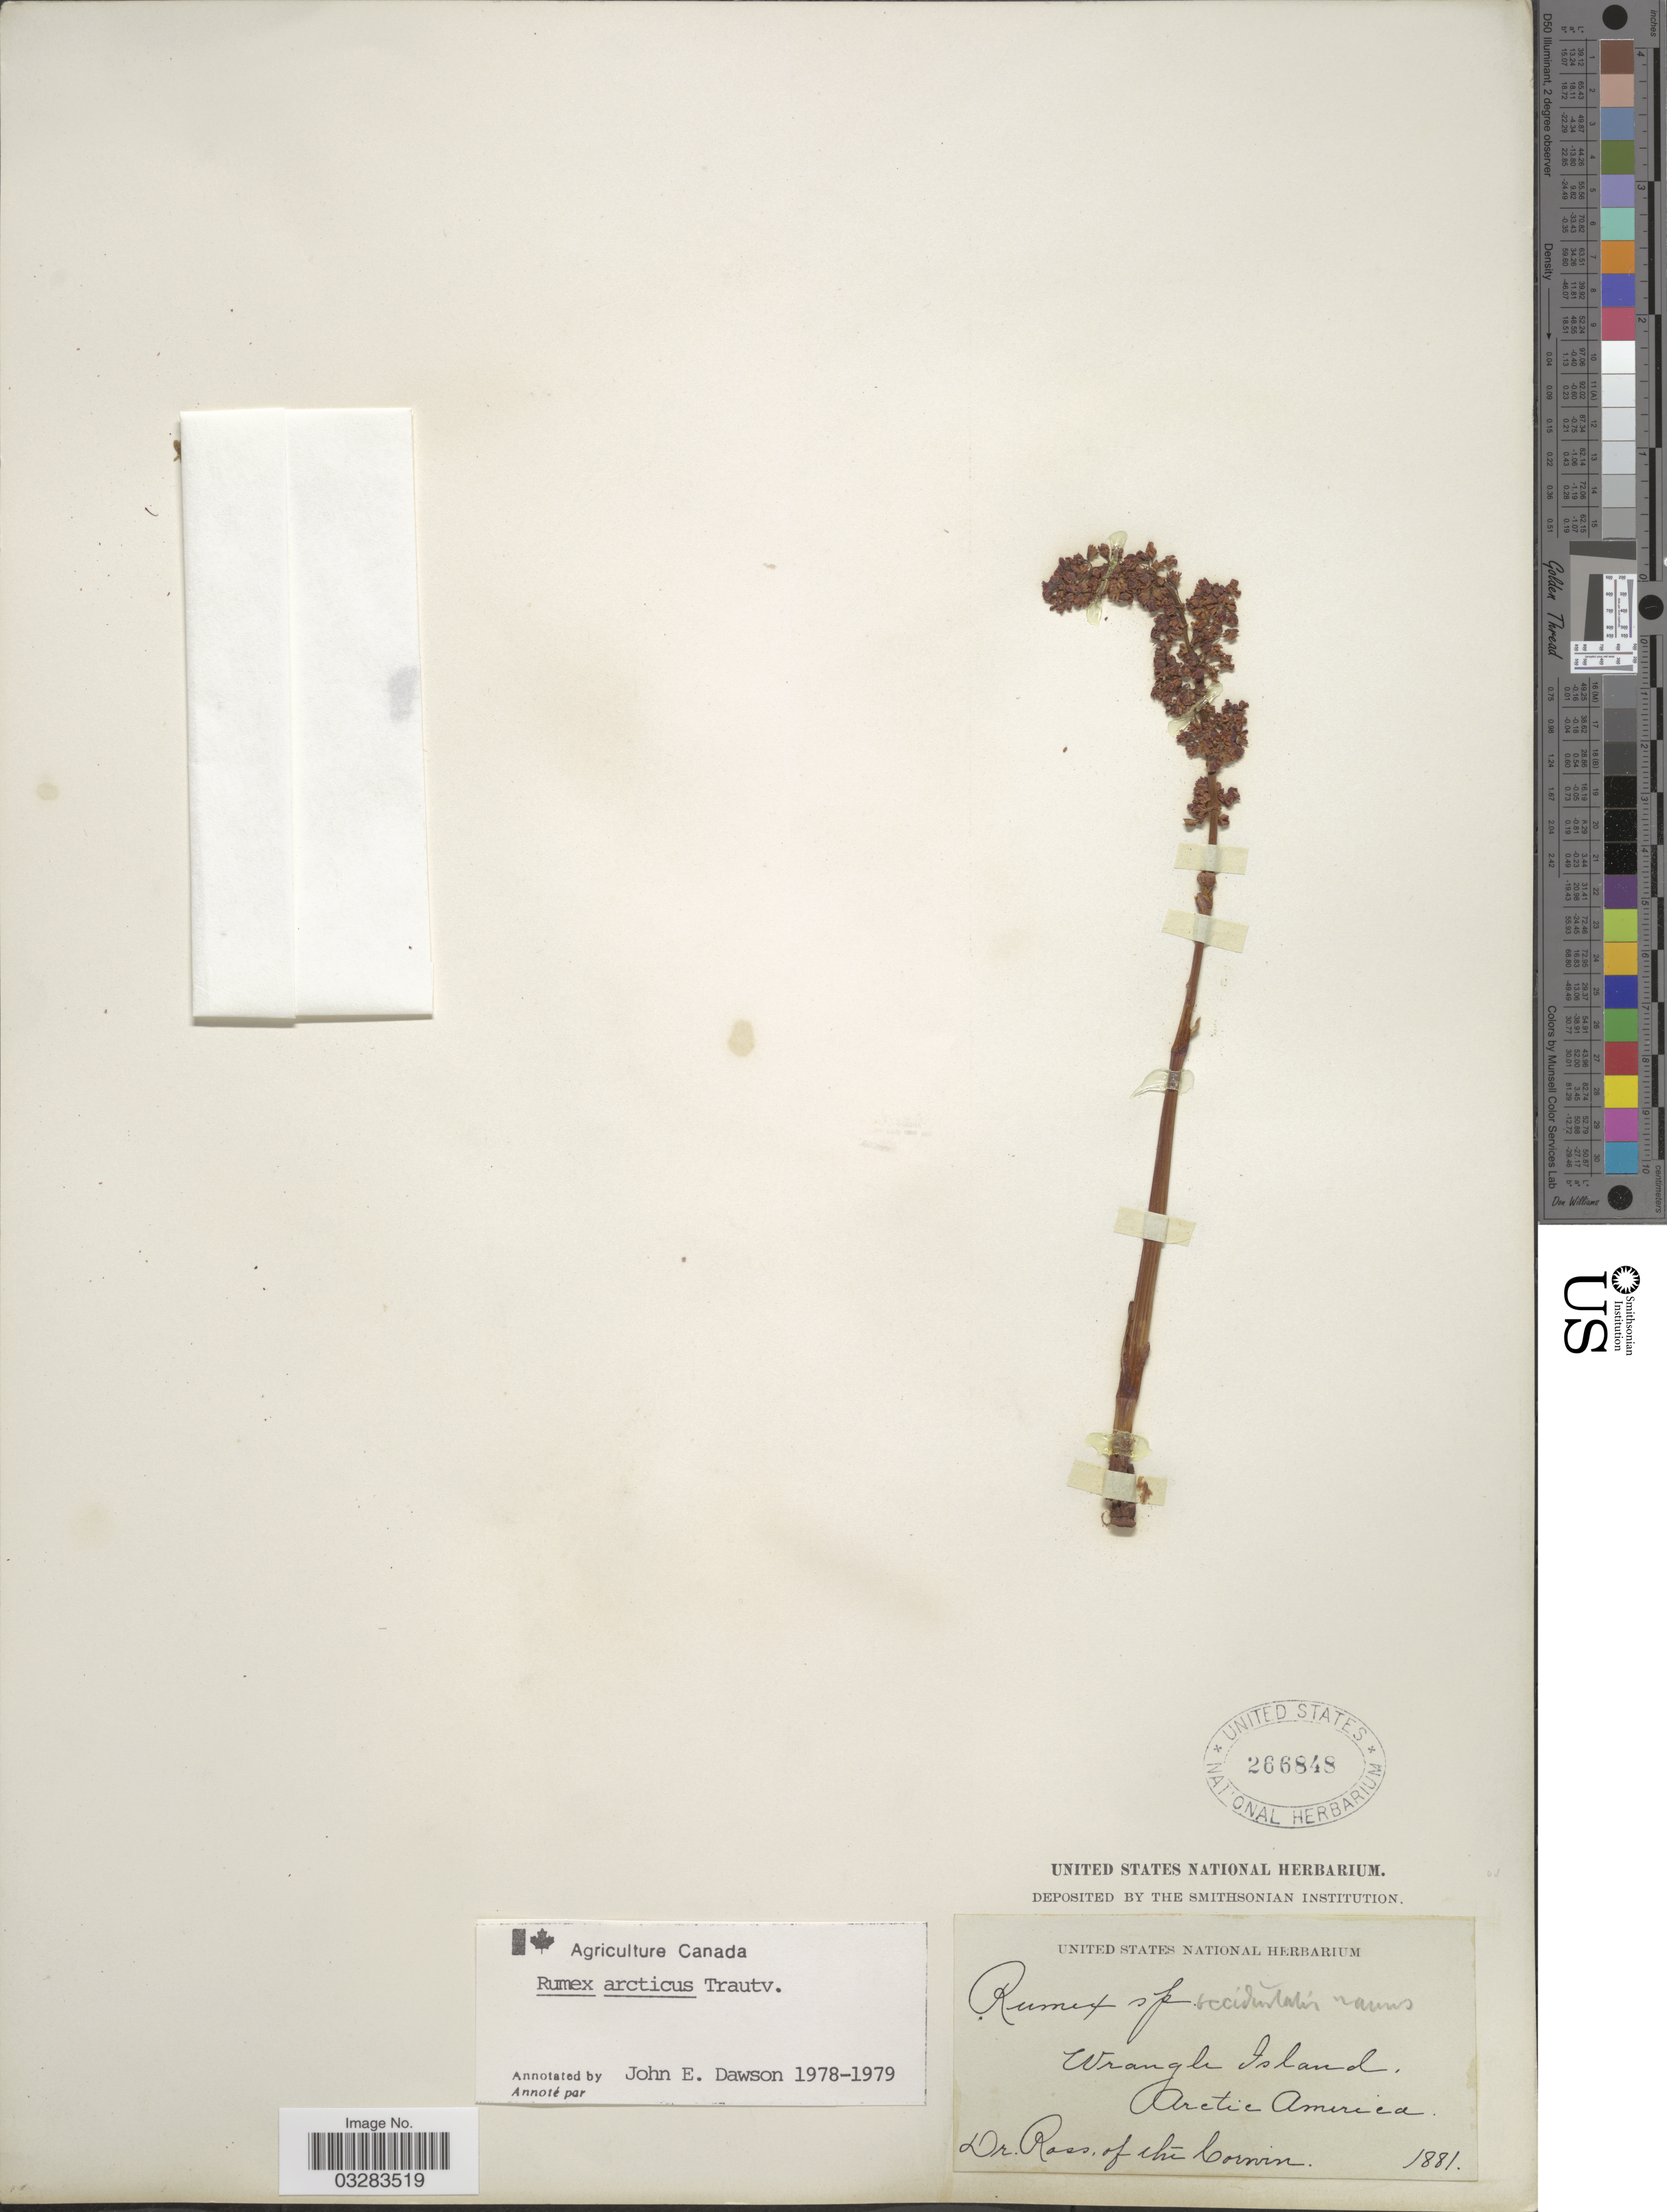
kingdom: Plantae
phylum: Tracheophyta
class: Magnoliopsida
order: Caryophyllales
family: Polygonaceae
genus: Rumex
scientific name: Rumex arcticus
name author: Trautv.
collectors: -. Ross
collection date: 1881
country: Russian Federation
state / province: Chukotka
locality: Wrangle Islands, Arctic America.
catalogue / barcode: US 266848